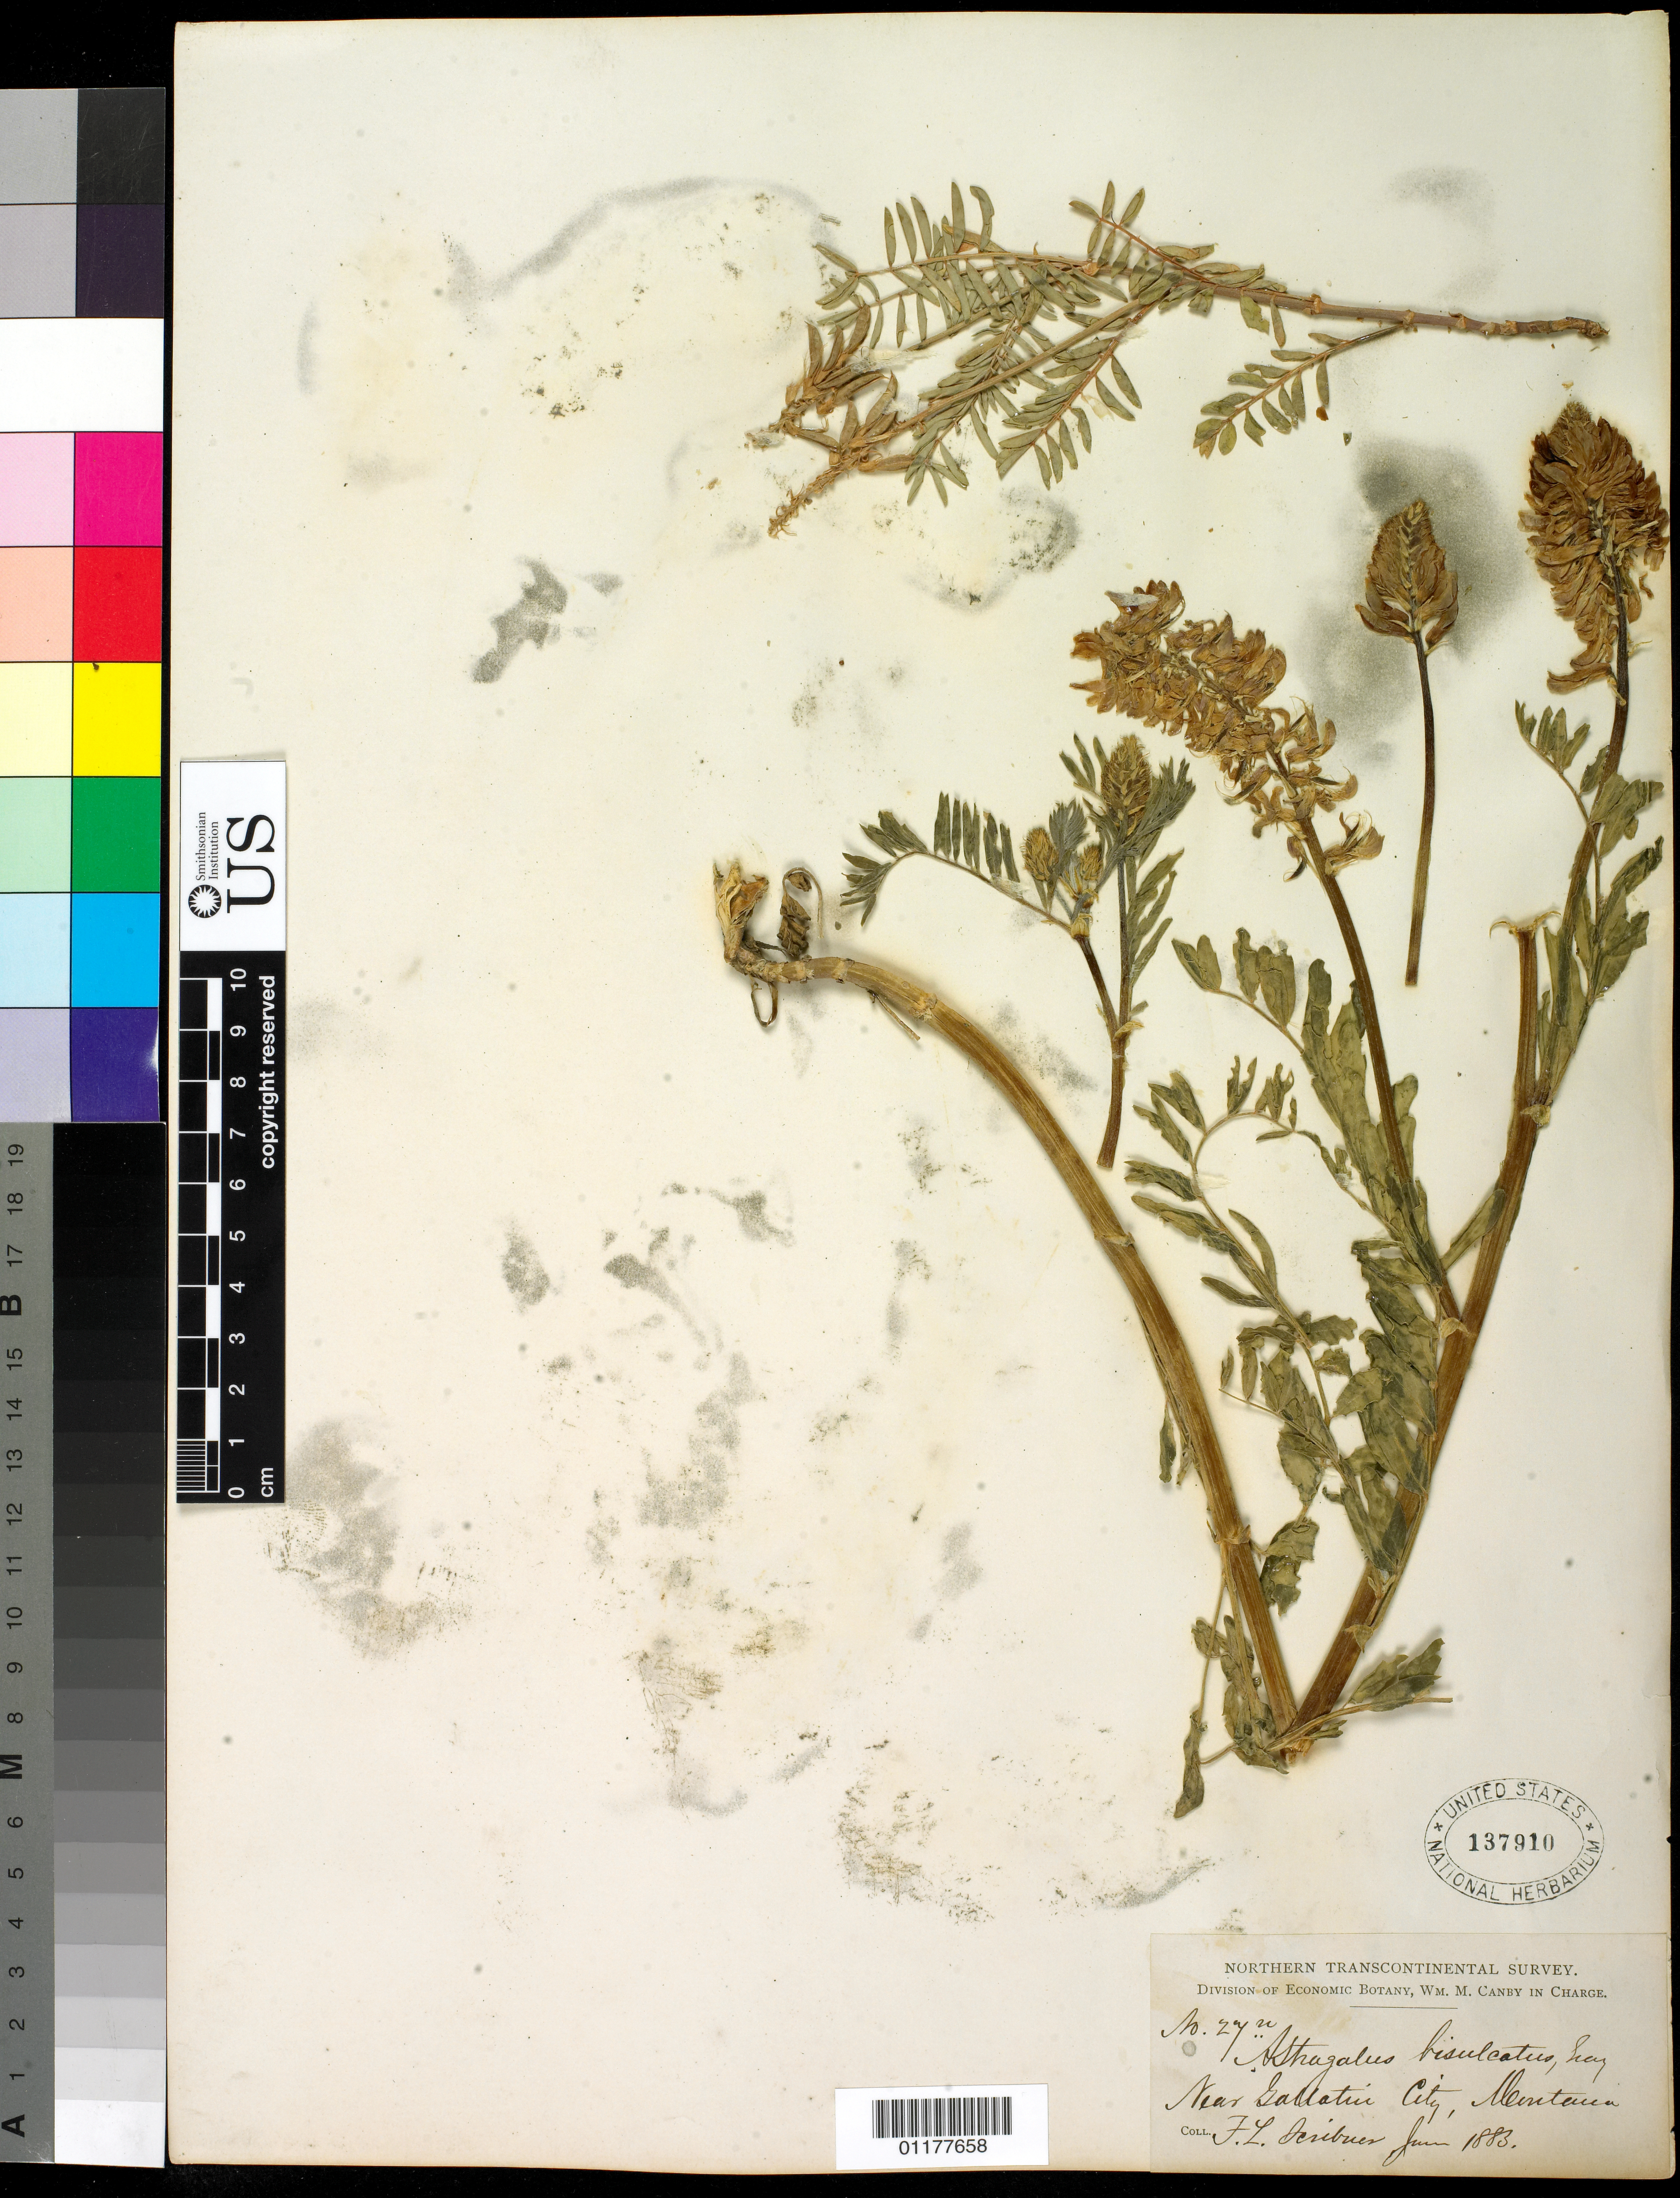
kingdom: Plantae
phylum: Tracheophyta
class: Magnoliopsida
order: Fabales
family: Fabaceae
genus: Astragalus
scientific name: Astragalus bisulcatus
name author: (Hook.) A. Gray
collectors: F. L. Scribner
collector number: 27n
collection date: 1883-06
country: United States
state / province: Montana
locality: Near Gallatin City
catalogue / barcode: US 137910